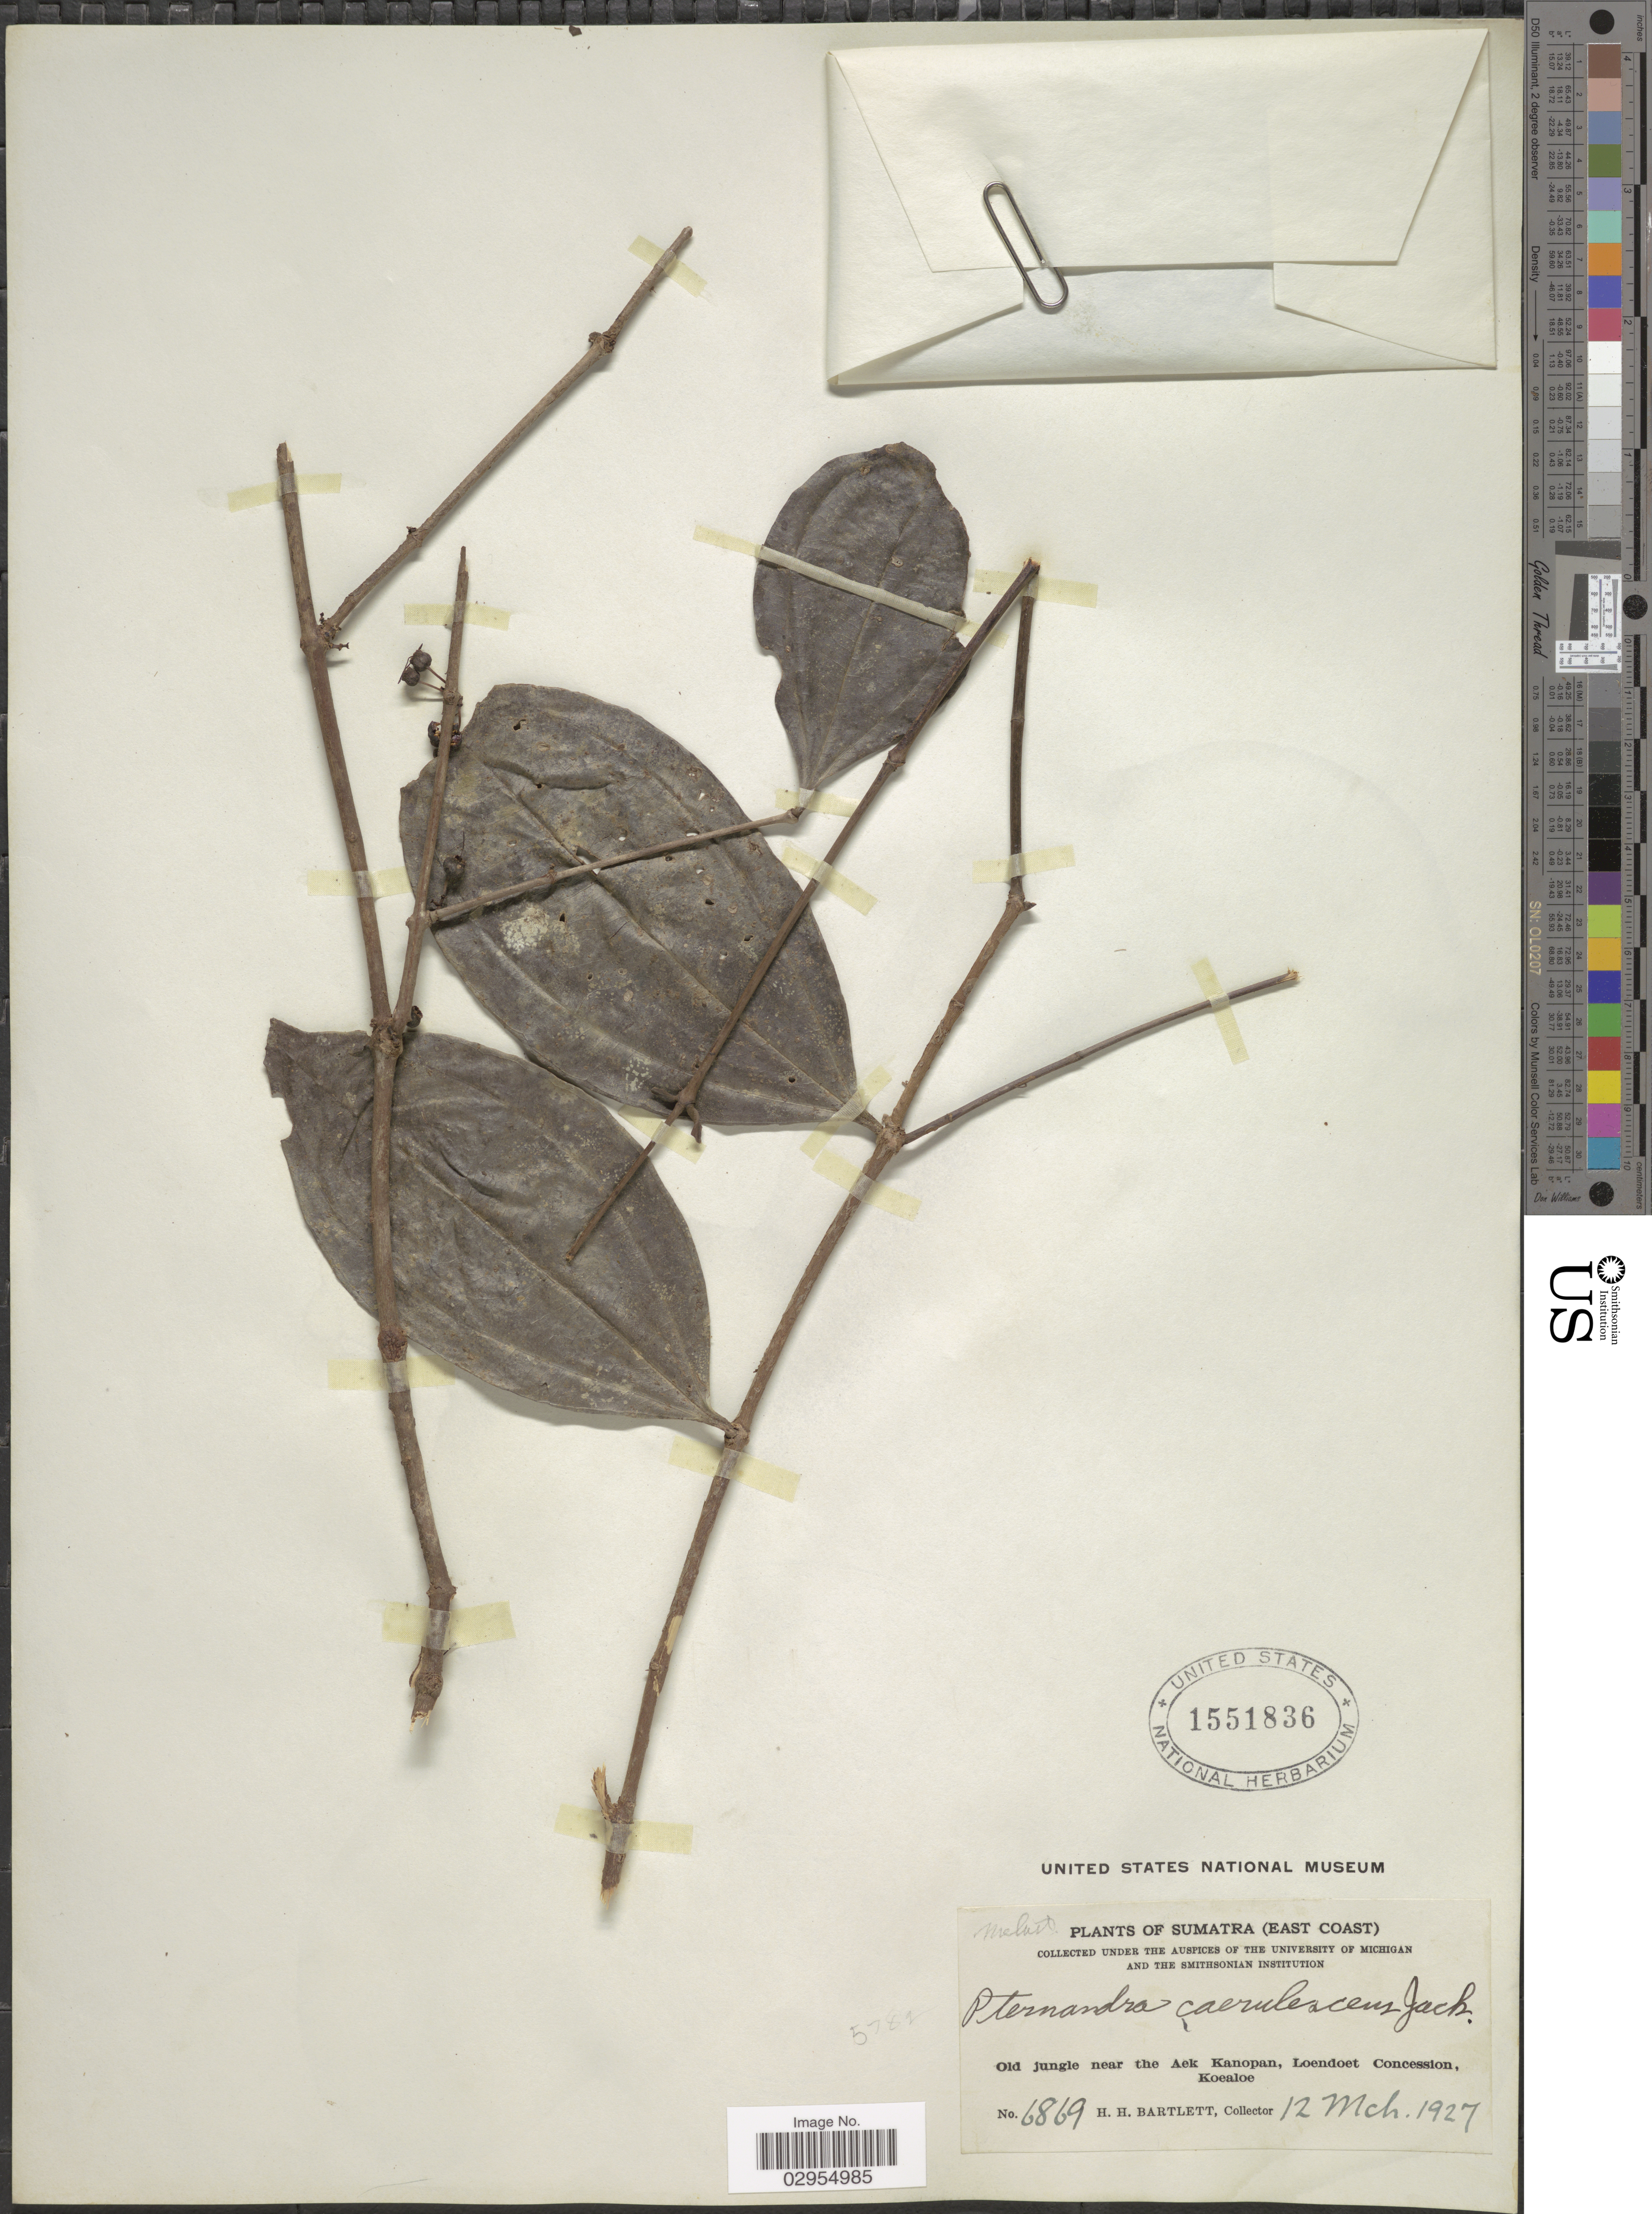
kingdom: Plantae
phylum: Tracheophyta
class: Magnoliopsida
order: Myrtales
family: Melastomataceae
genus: Pternandra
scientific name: Pternandra coerulescens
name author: Jack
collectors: H. H. Bartlett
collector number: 6869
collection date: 1927-03-12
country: Indonesia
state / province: Sumatra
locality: (East Coast). Old jungle near the Aek Kanopan, Loendoet Concession, Koealoe.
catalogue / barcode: US 1551836